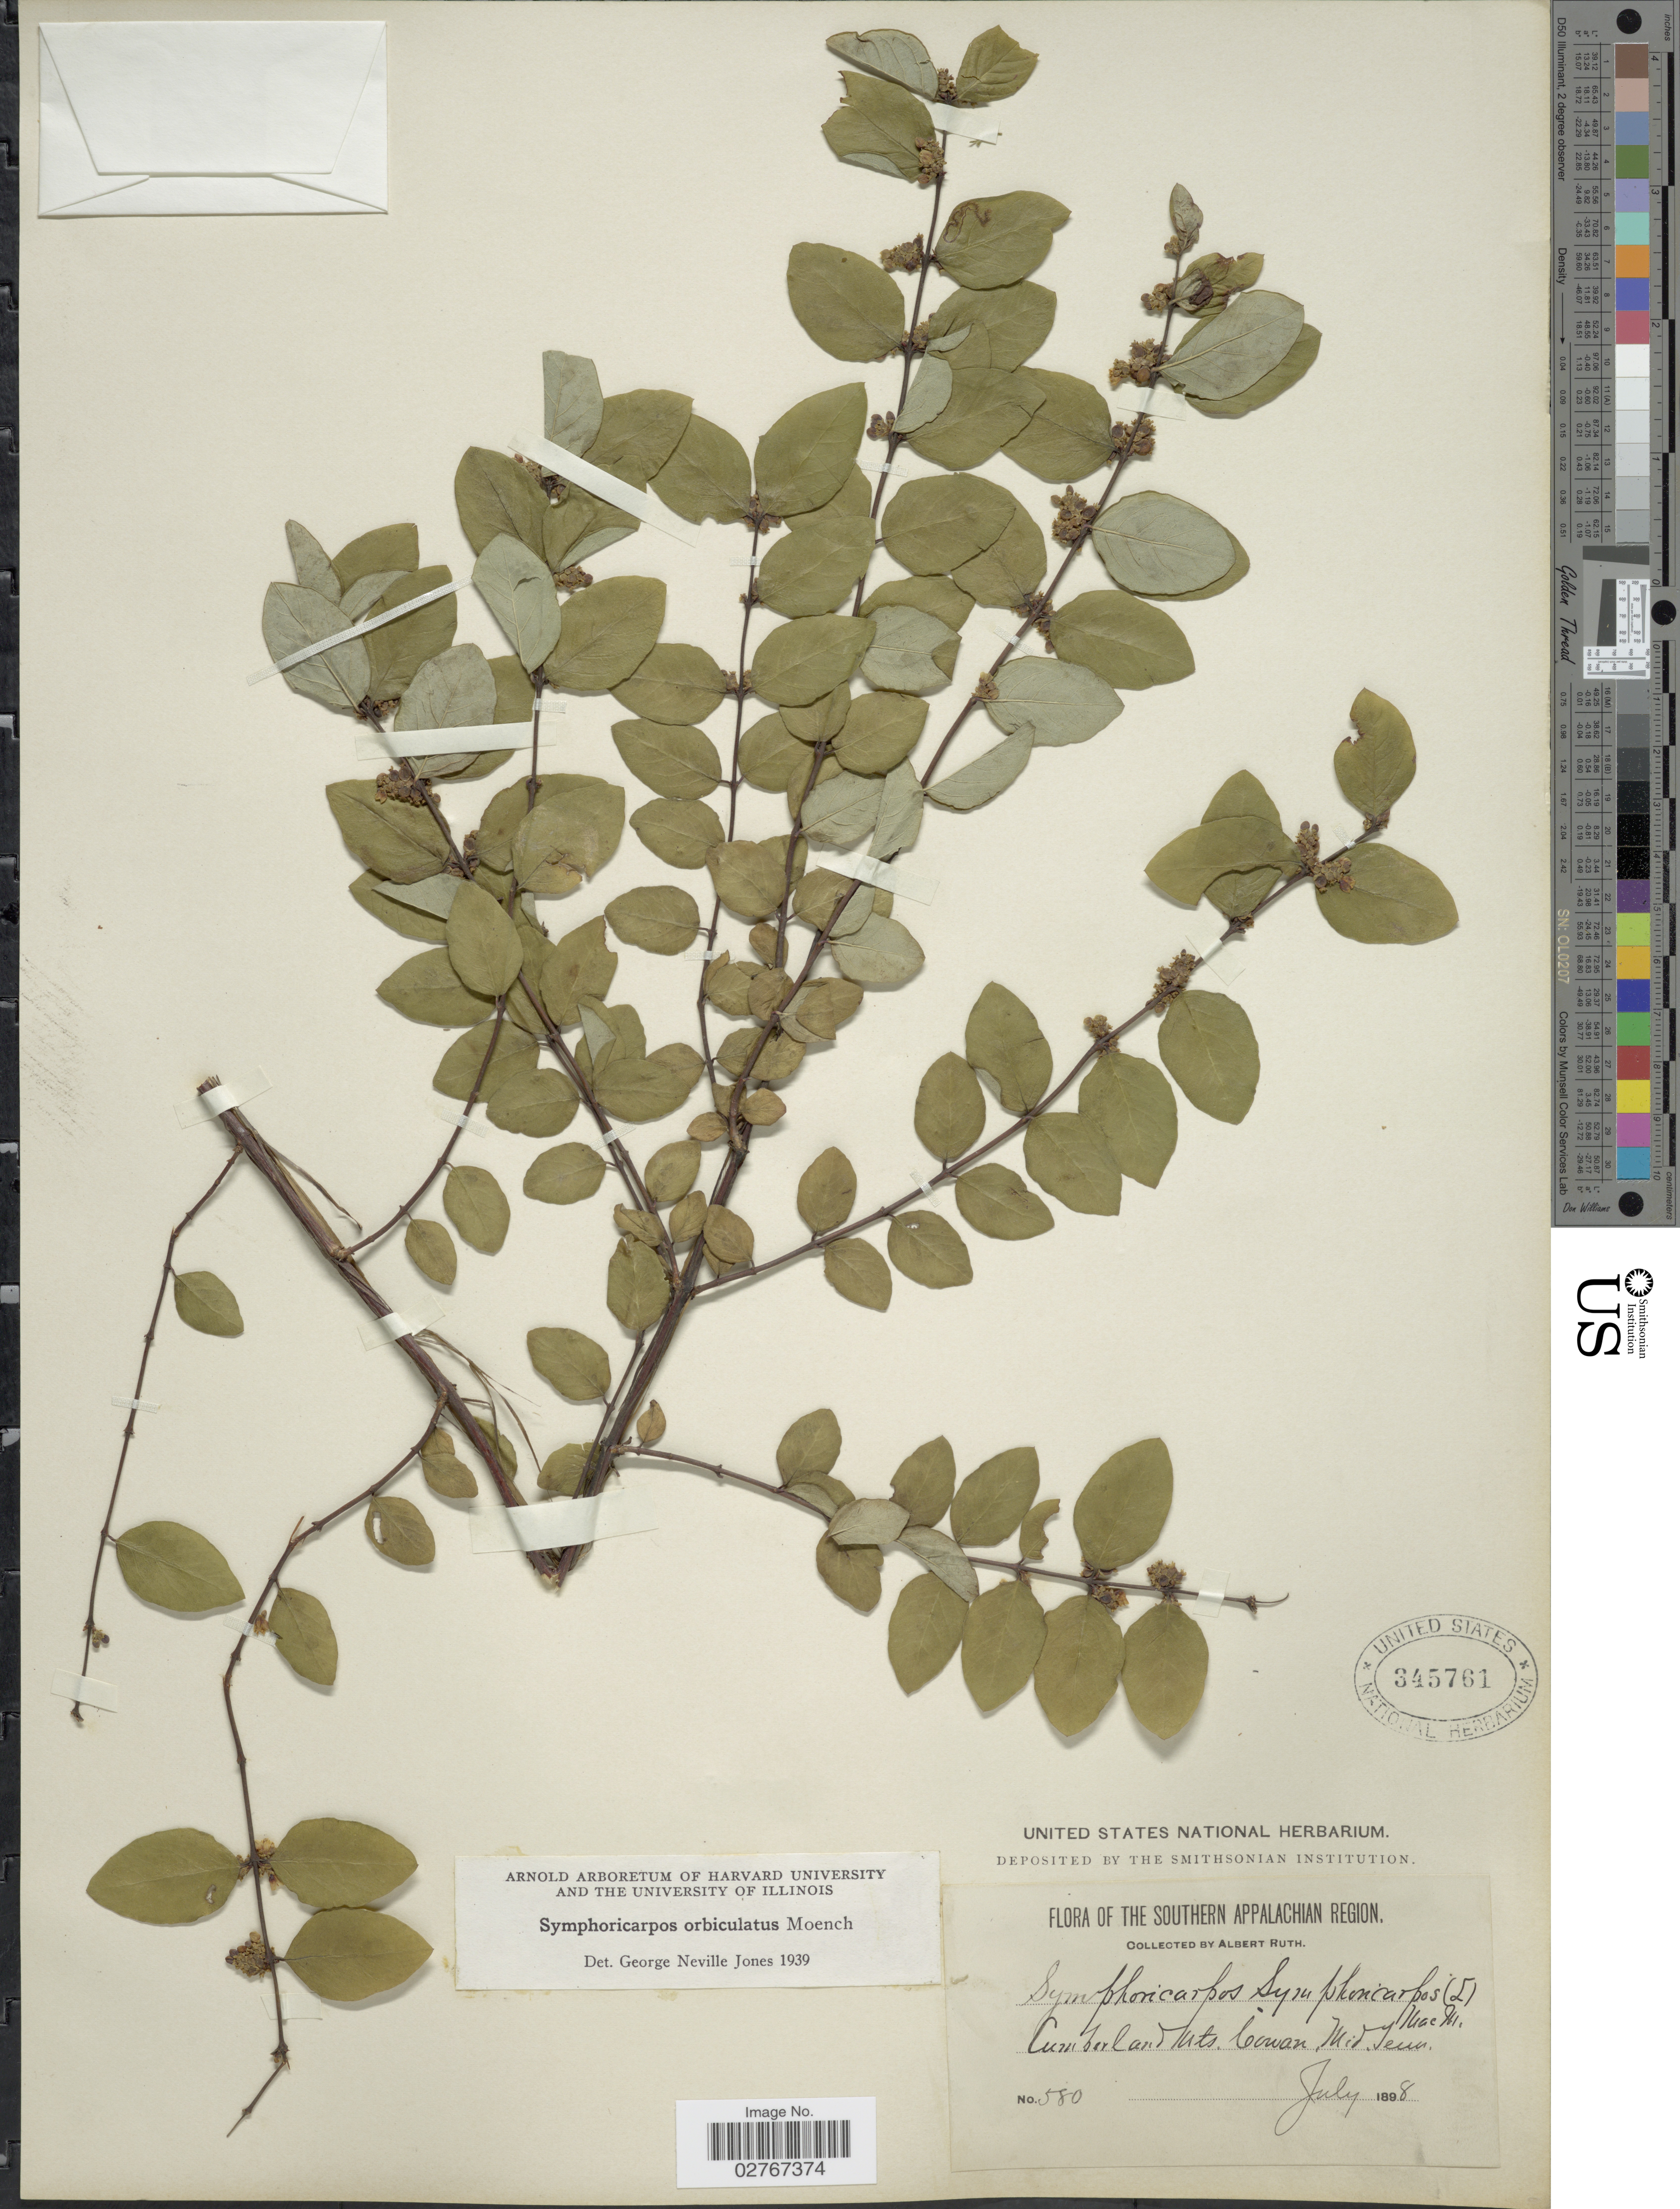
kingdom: Plantae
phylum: Tracheophyta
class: Magnoliopsida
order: Dipsacales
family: Caprifoliaceae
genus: Symphoricarpos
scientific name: Symphoricarpos orbiculatus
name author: Moench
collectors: A. Ruth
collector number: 580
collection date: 1898-07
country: United States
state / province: Tennessee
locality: The Southern Appalachian Region. Cumberland Mts. Cowan, Mid. Tenn.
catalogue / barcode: US 345761